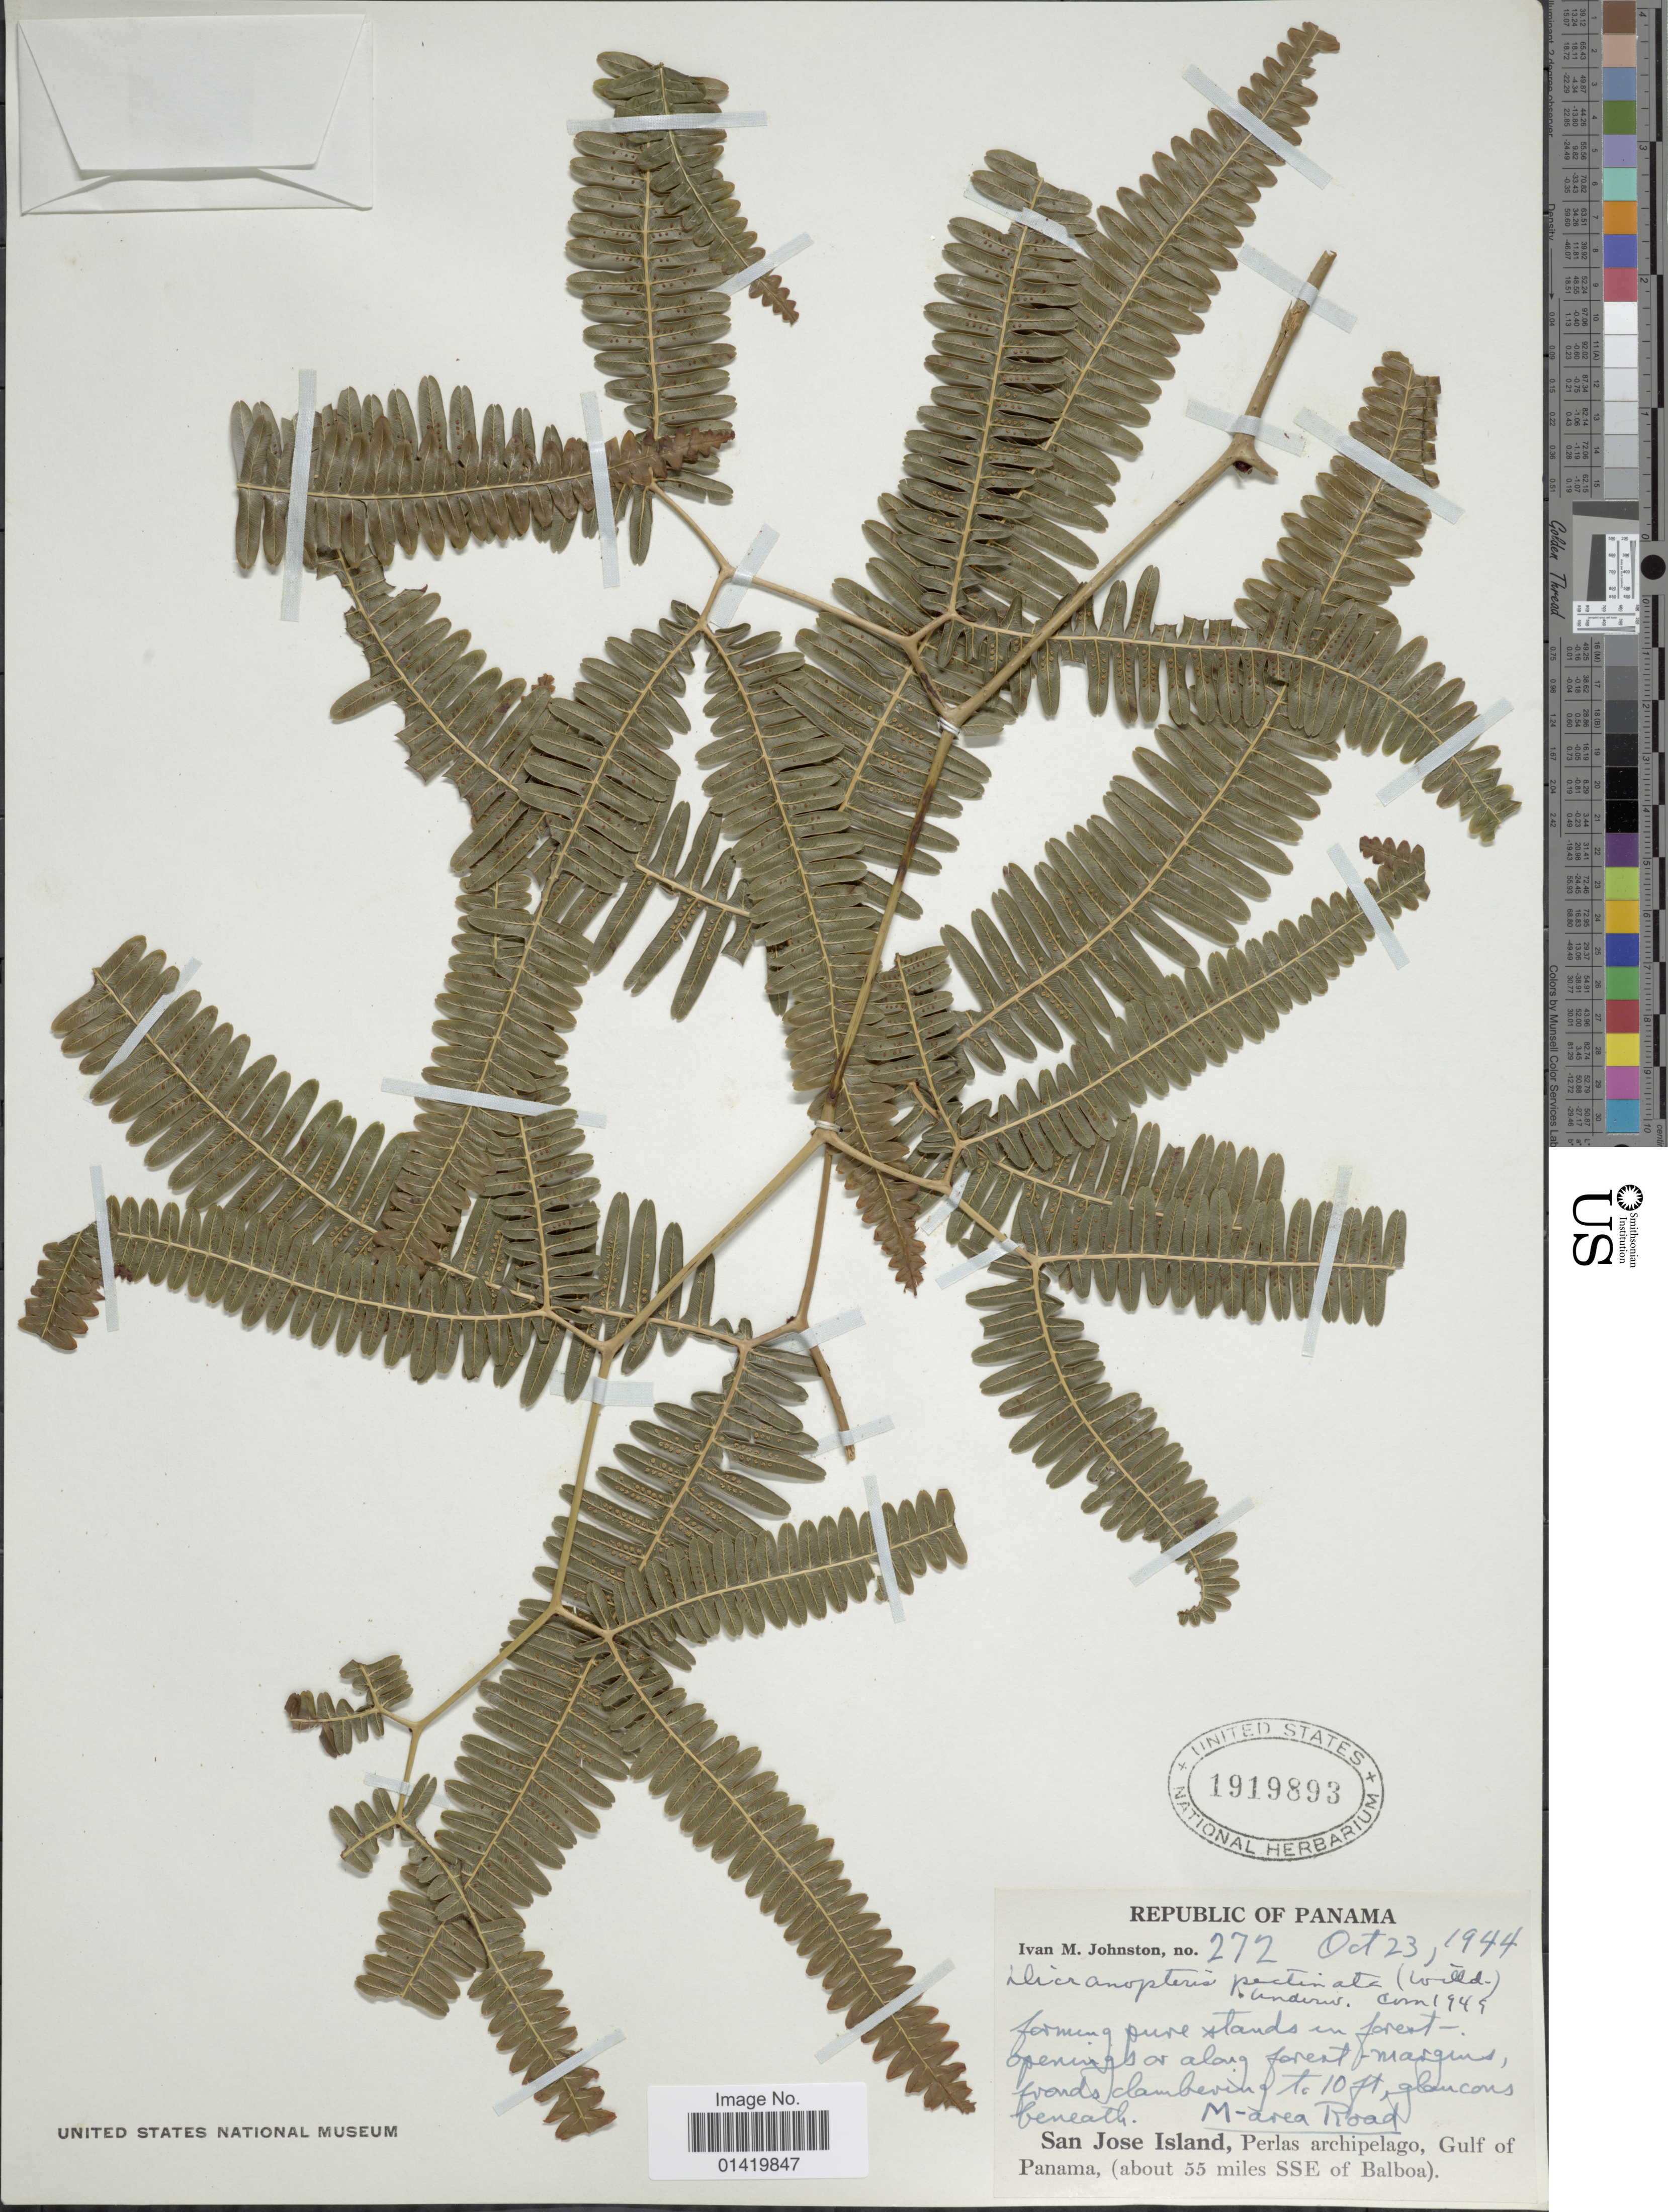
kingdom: Plantae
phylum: Tracheophyta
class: Polypodiopsida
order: Gleicheniales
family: Gleicheniaceae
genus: Gleichenella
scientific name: Gleichenella pectinata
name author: (Willd.) Ching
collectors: I.M. Johnston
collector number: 272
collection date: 1944-10-23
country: Panama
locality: San Jose Island, Perlas archipelago, Gulf of Panama, (about 55 miles SSE of Balboa)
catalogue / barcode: US 1919893